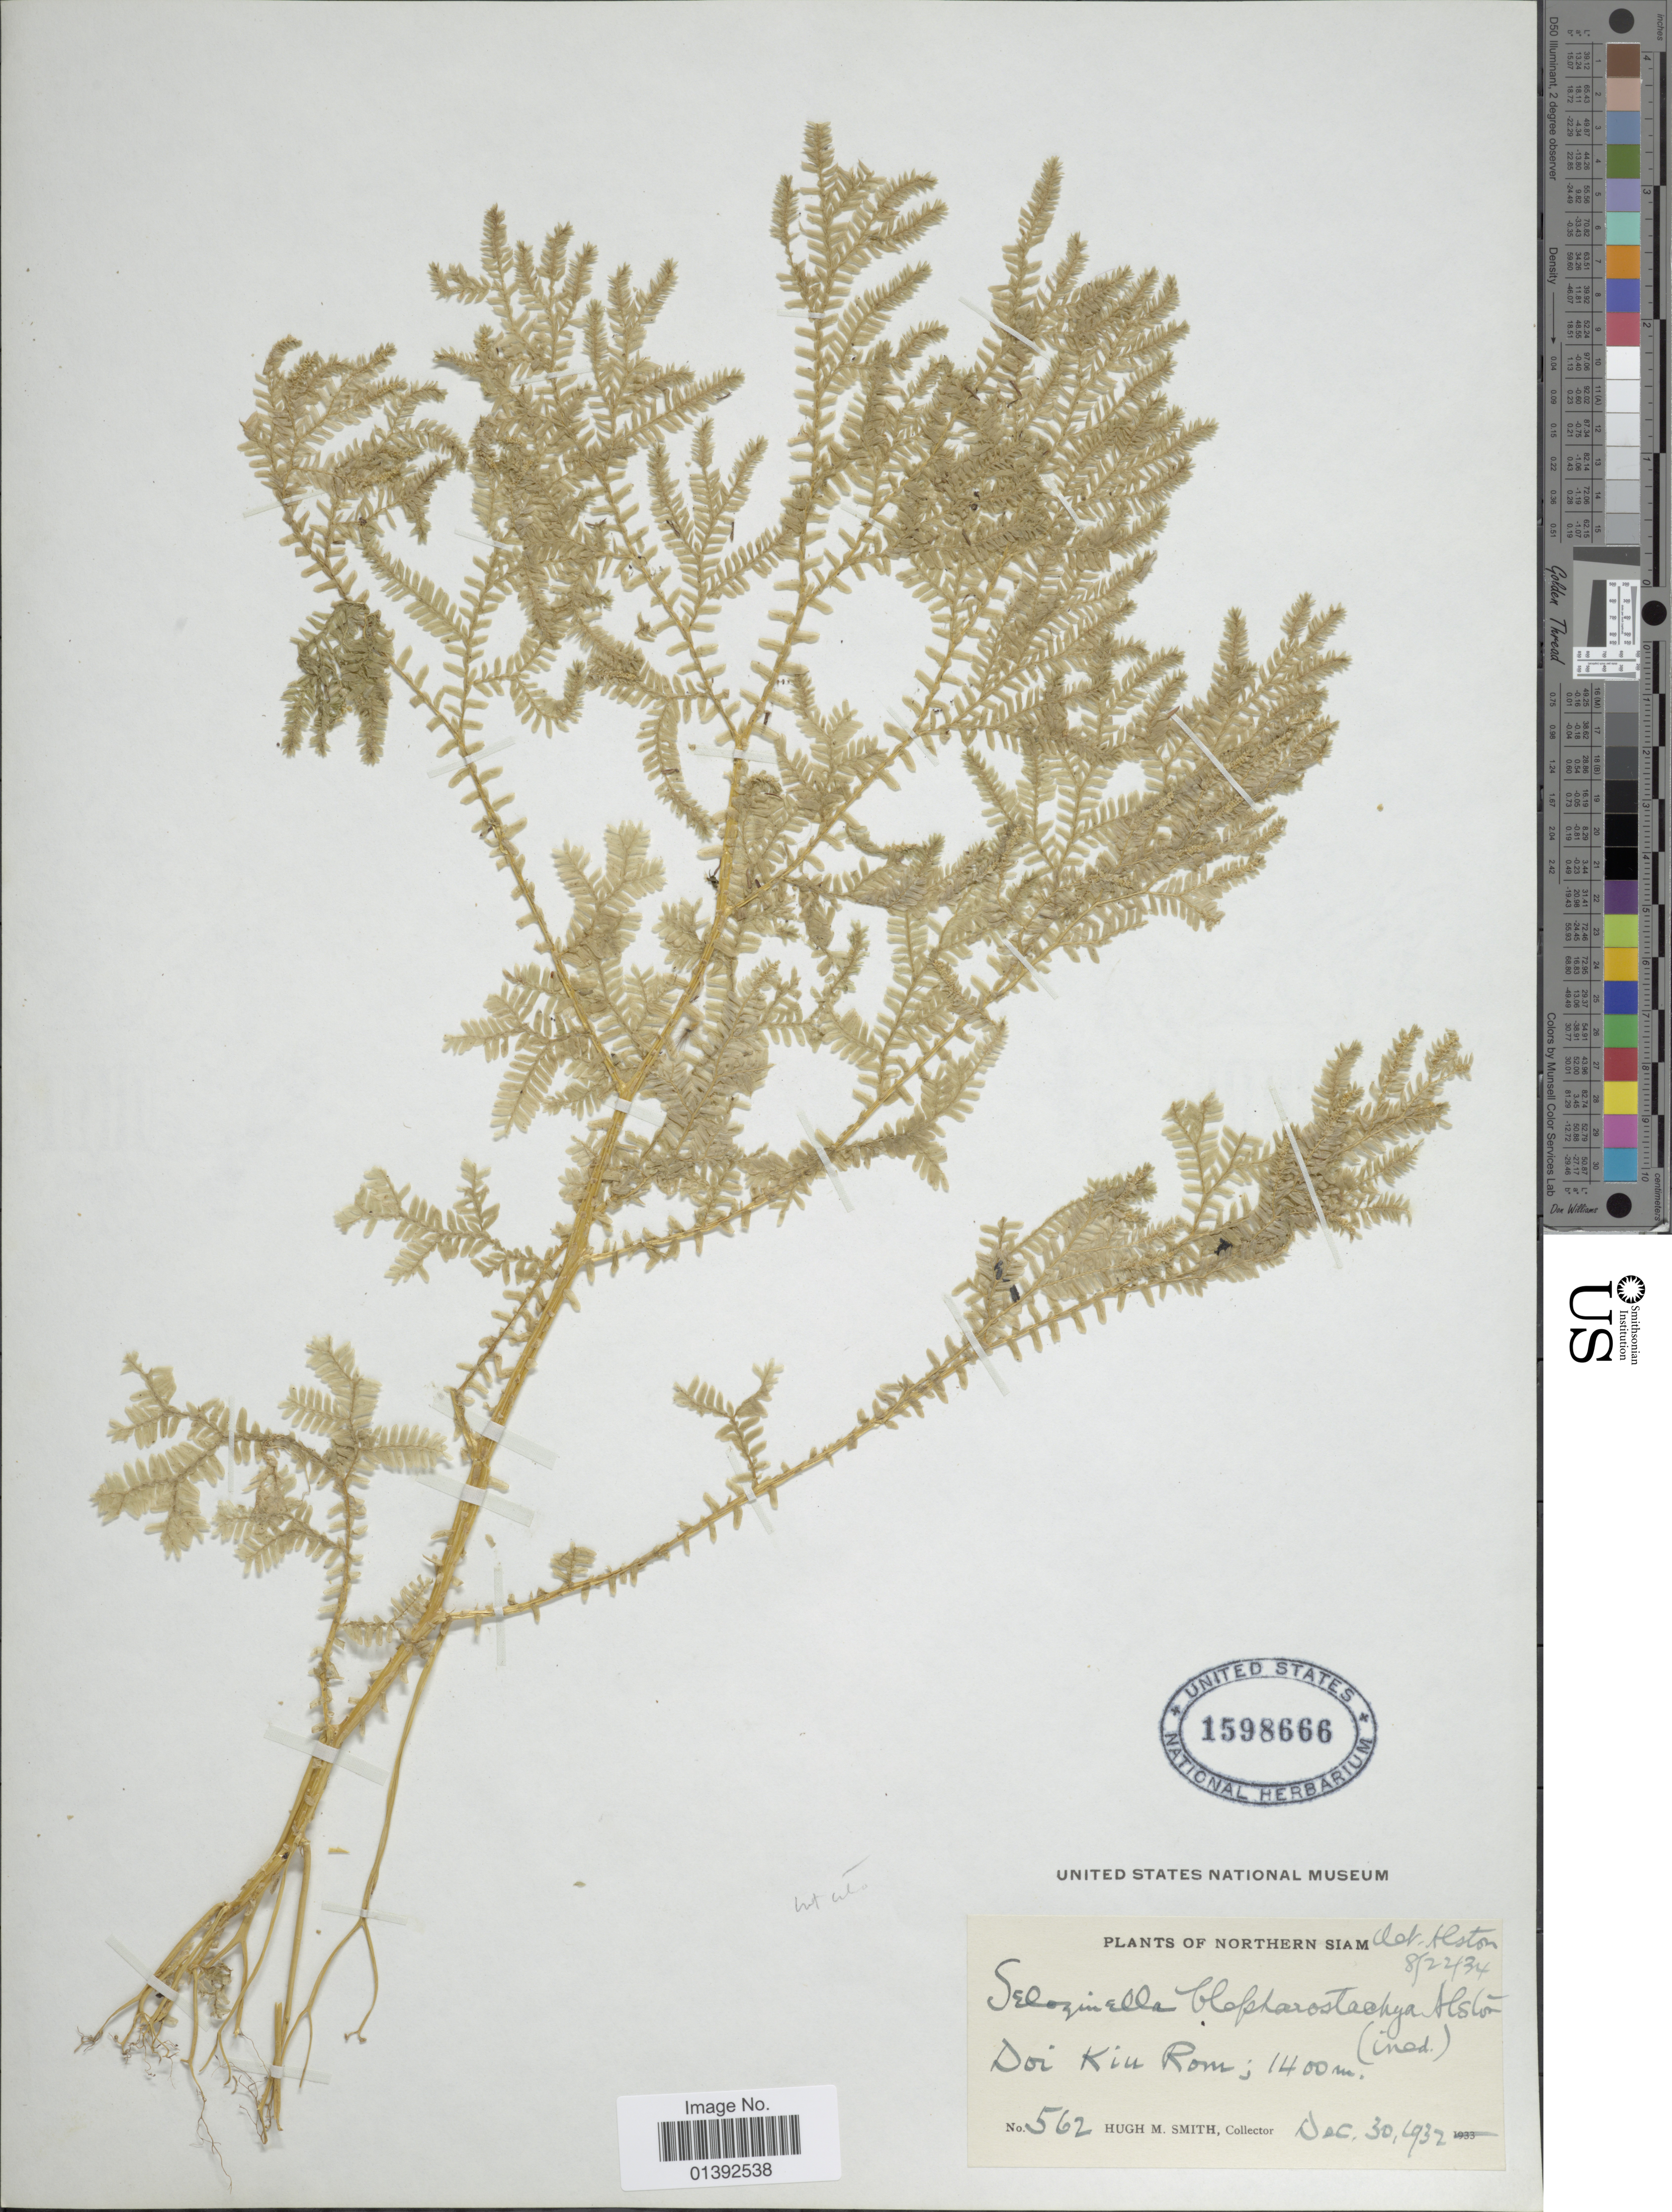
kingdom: Plantae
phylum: Tracheophyta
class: Lycopodiopsida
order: Selaginellales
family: Selaginellaceae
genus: Selaginella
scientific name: Selaginella blepharostachya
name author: Alston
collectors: H. M. Smith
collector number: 562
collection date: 1932-12-30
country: Thailand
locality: Northern Siam, Doi kiu Rom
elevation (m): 1400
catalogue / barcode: US 1598666